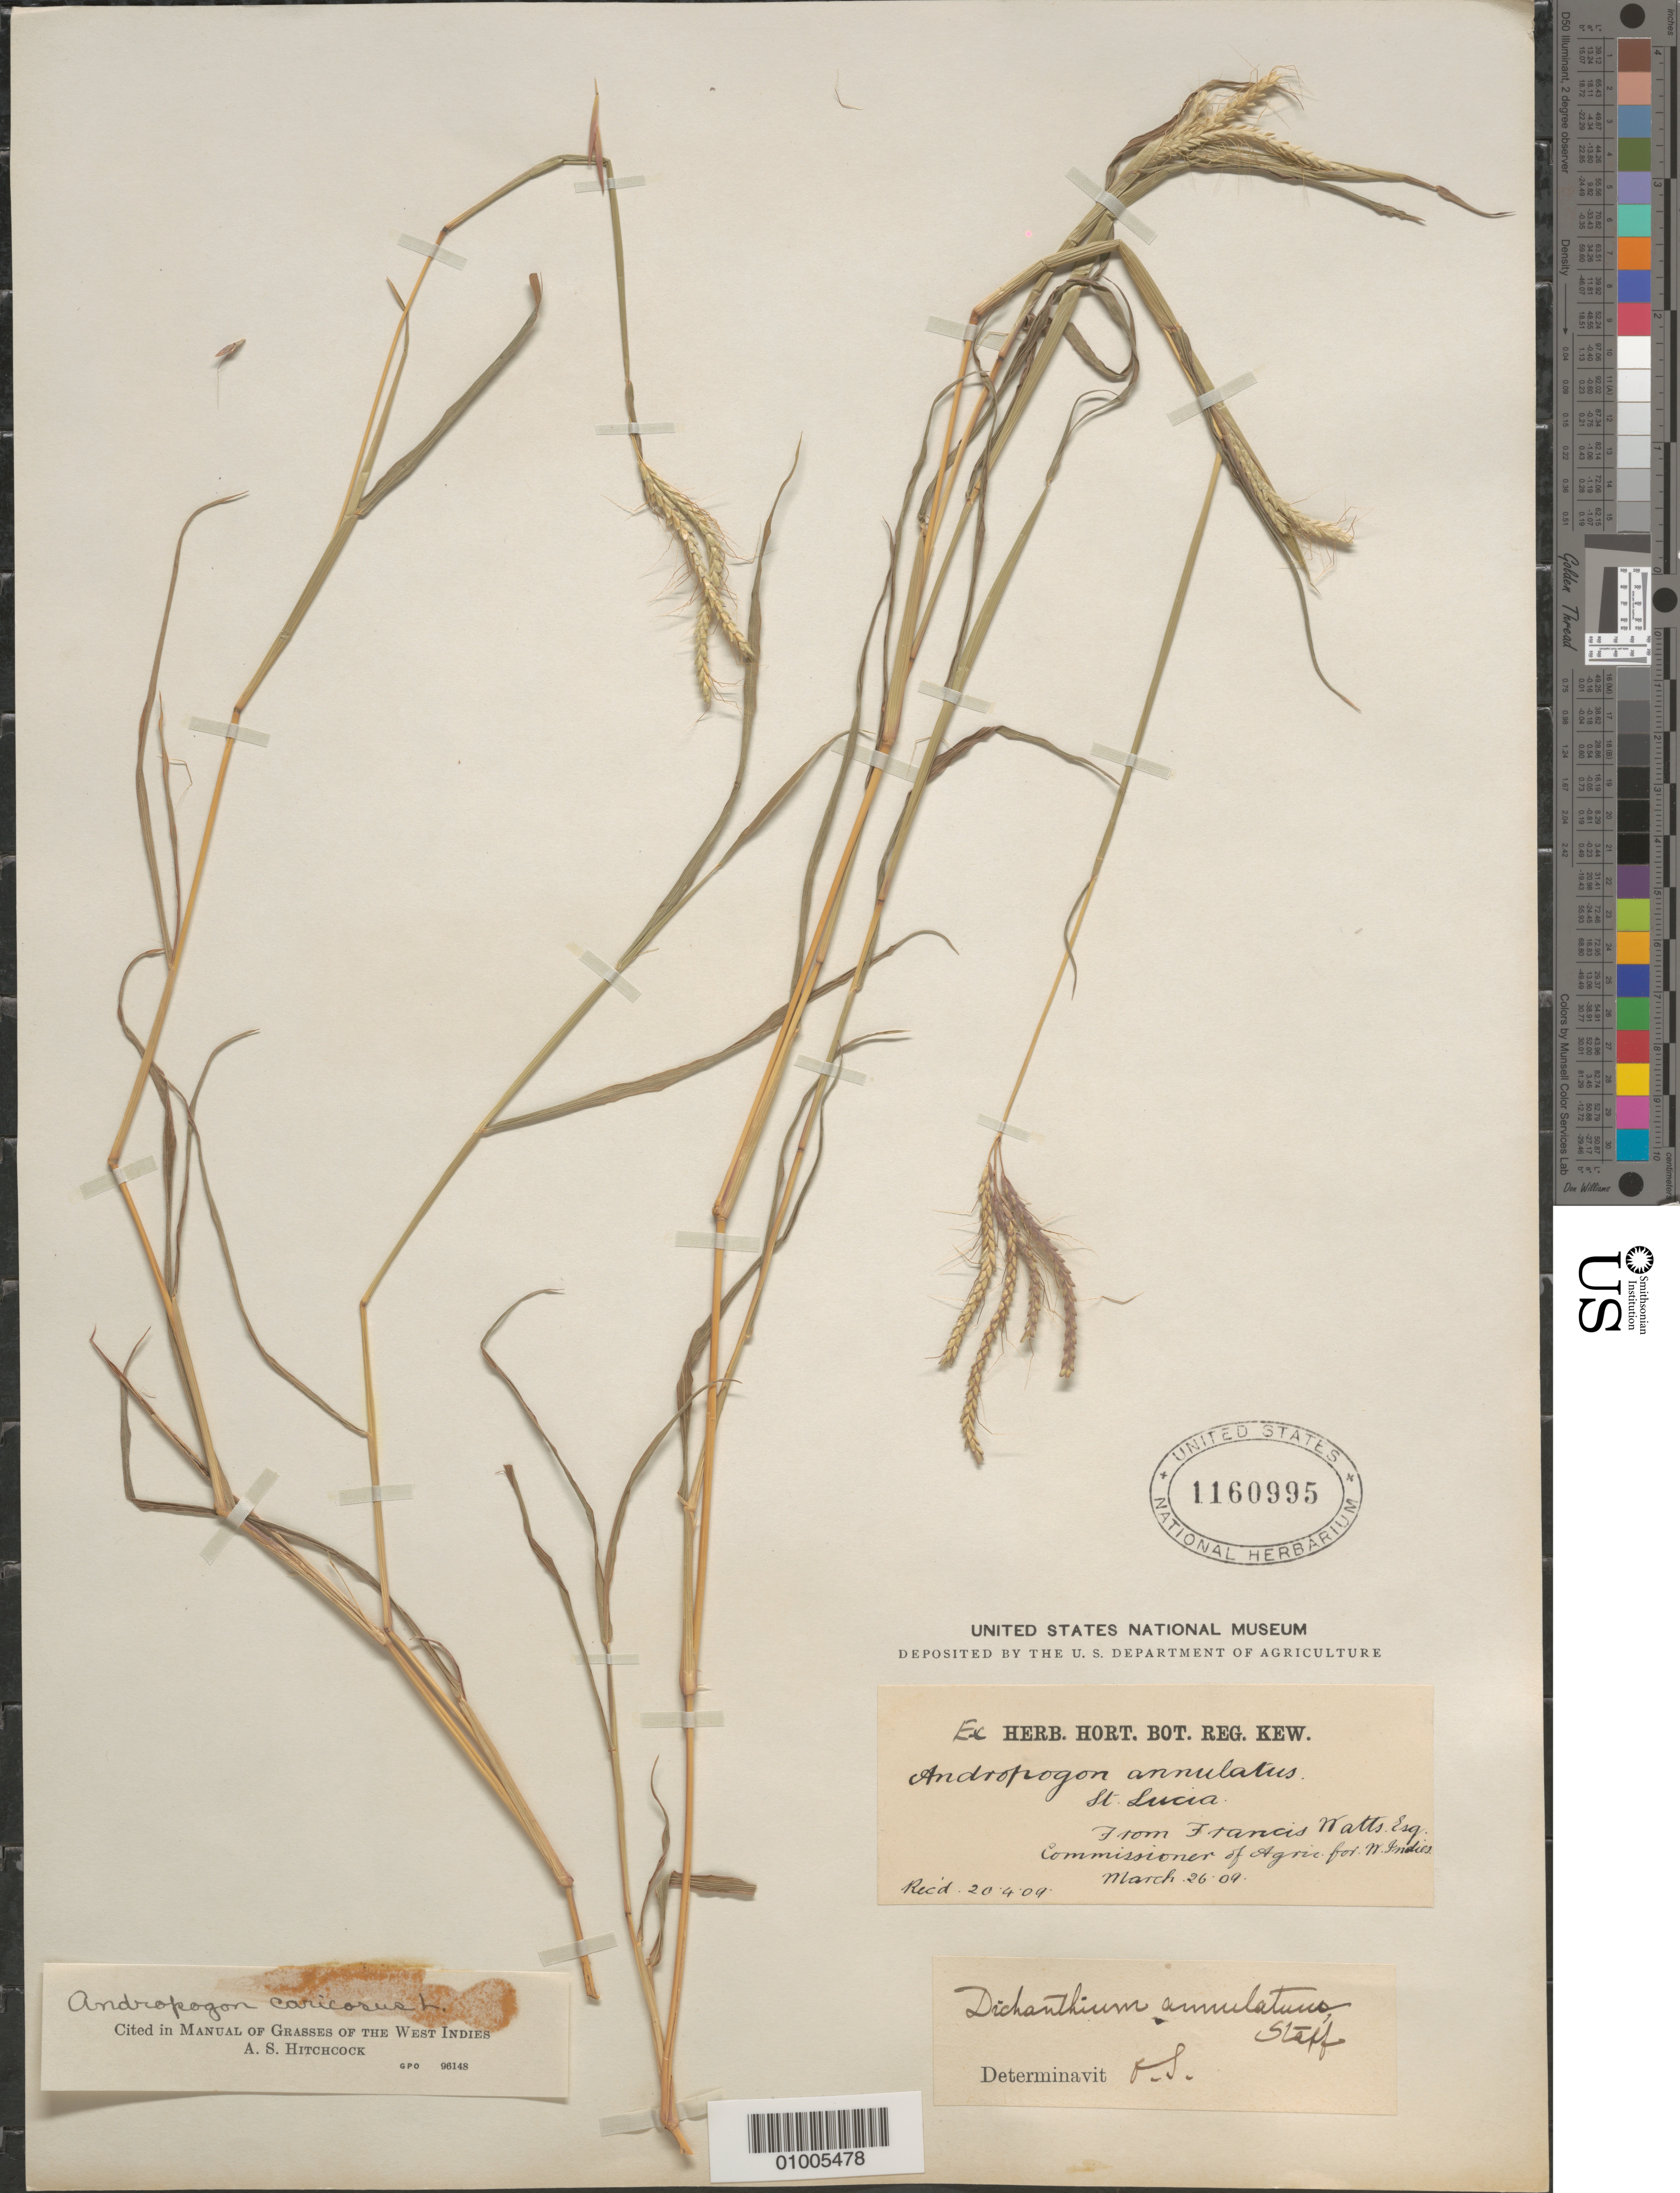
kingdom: Plantae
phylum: Tracheophyta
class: Liliopsida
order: Poales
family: Poaceae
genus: Andropogon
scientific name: Andropogon annulatus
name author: Forssk.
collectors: F. Watts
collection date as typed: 26 Mar 1909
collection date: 1909-03-26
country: St. Lucia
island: St. Lucia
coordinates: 0 N, 0 E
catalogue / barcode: US 1160995